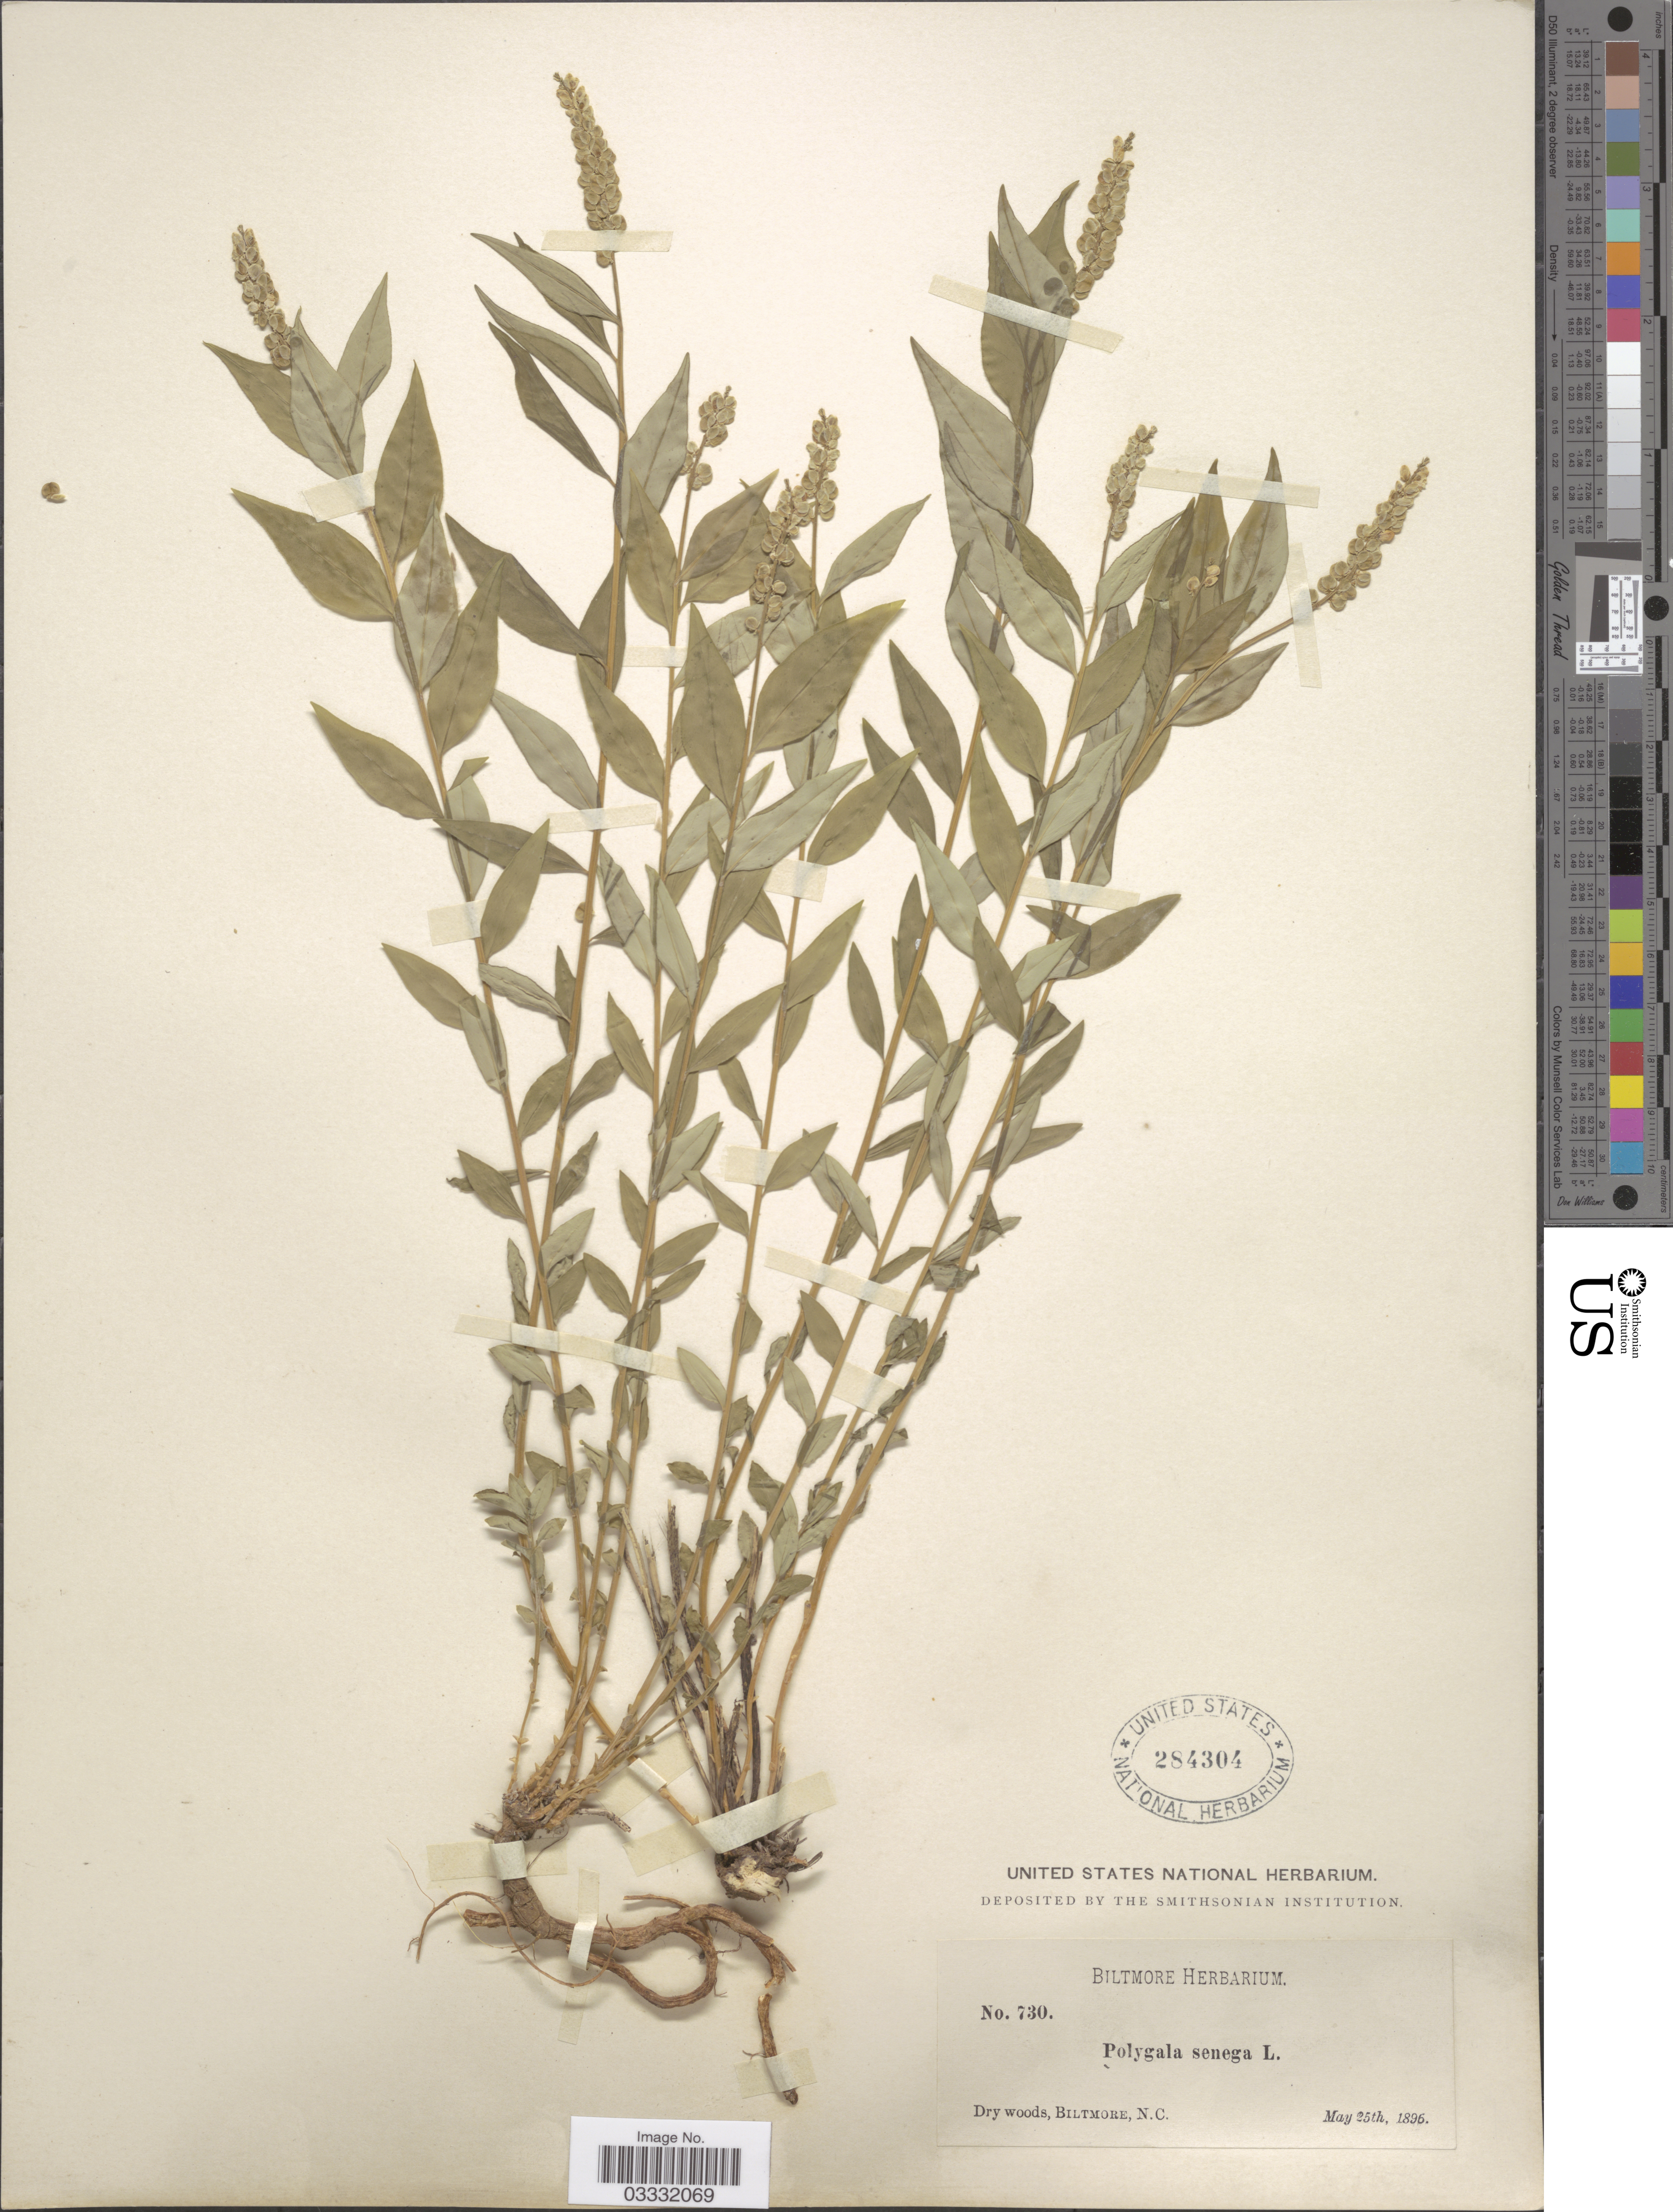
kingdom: Plantae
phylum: Tracheophyta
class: Magnoliopsida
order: Fabales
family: Polygalaceae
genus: Polygala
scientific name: Polygala senega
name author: L.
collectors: ex herb. Biltmore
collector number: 730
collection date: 1896-05-25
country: United States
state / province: North Carolina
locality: Biltmore.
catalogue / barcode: US 284304